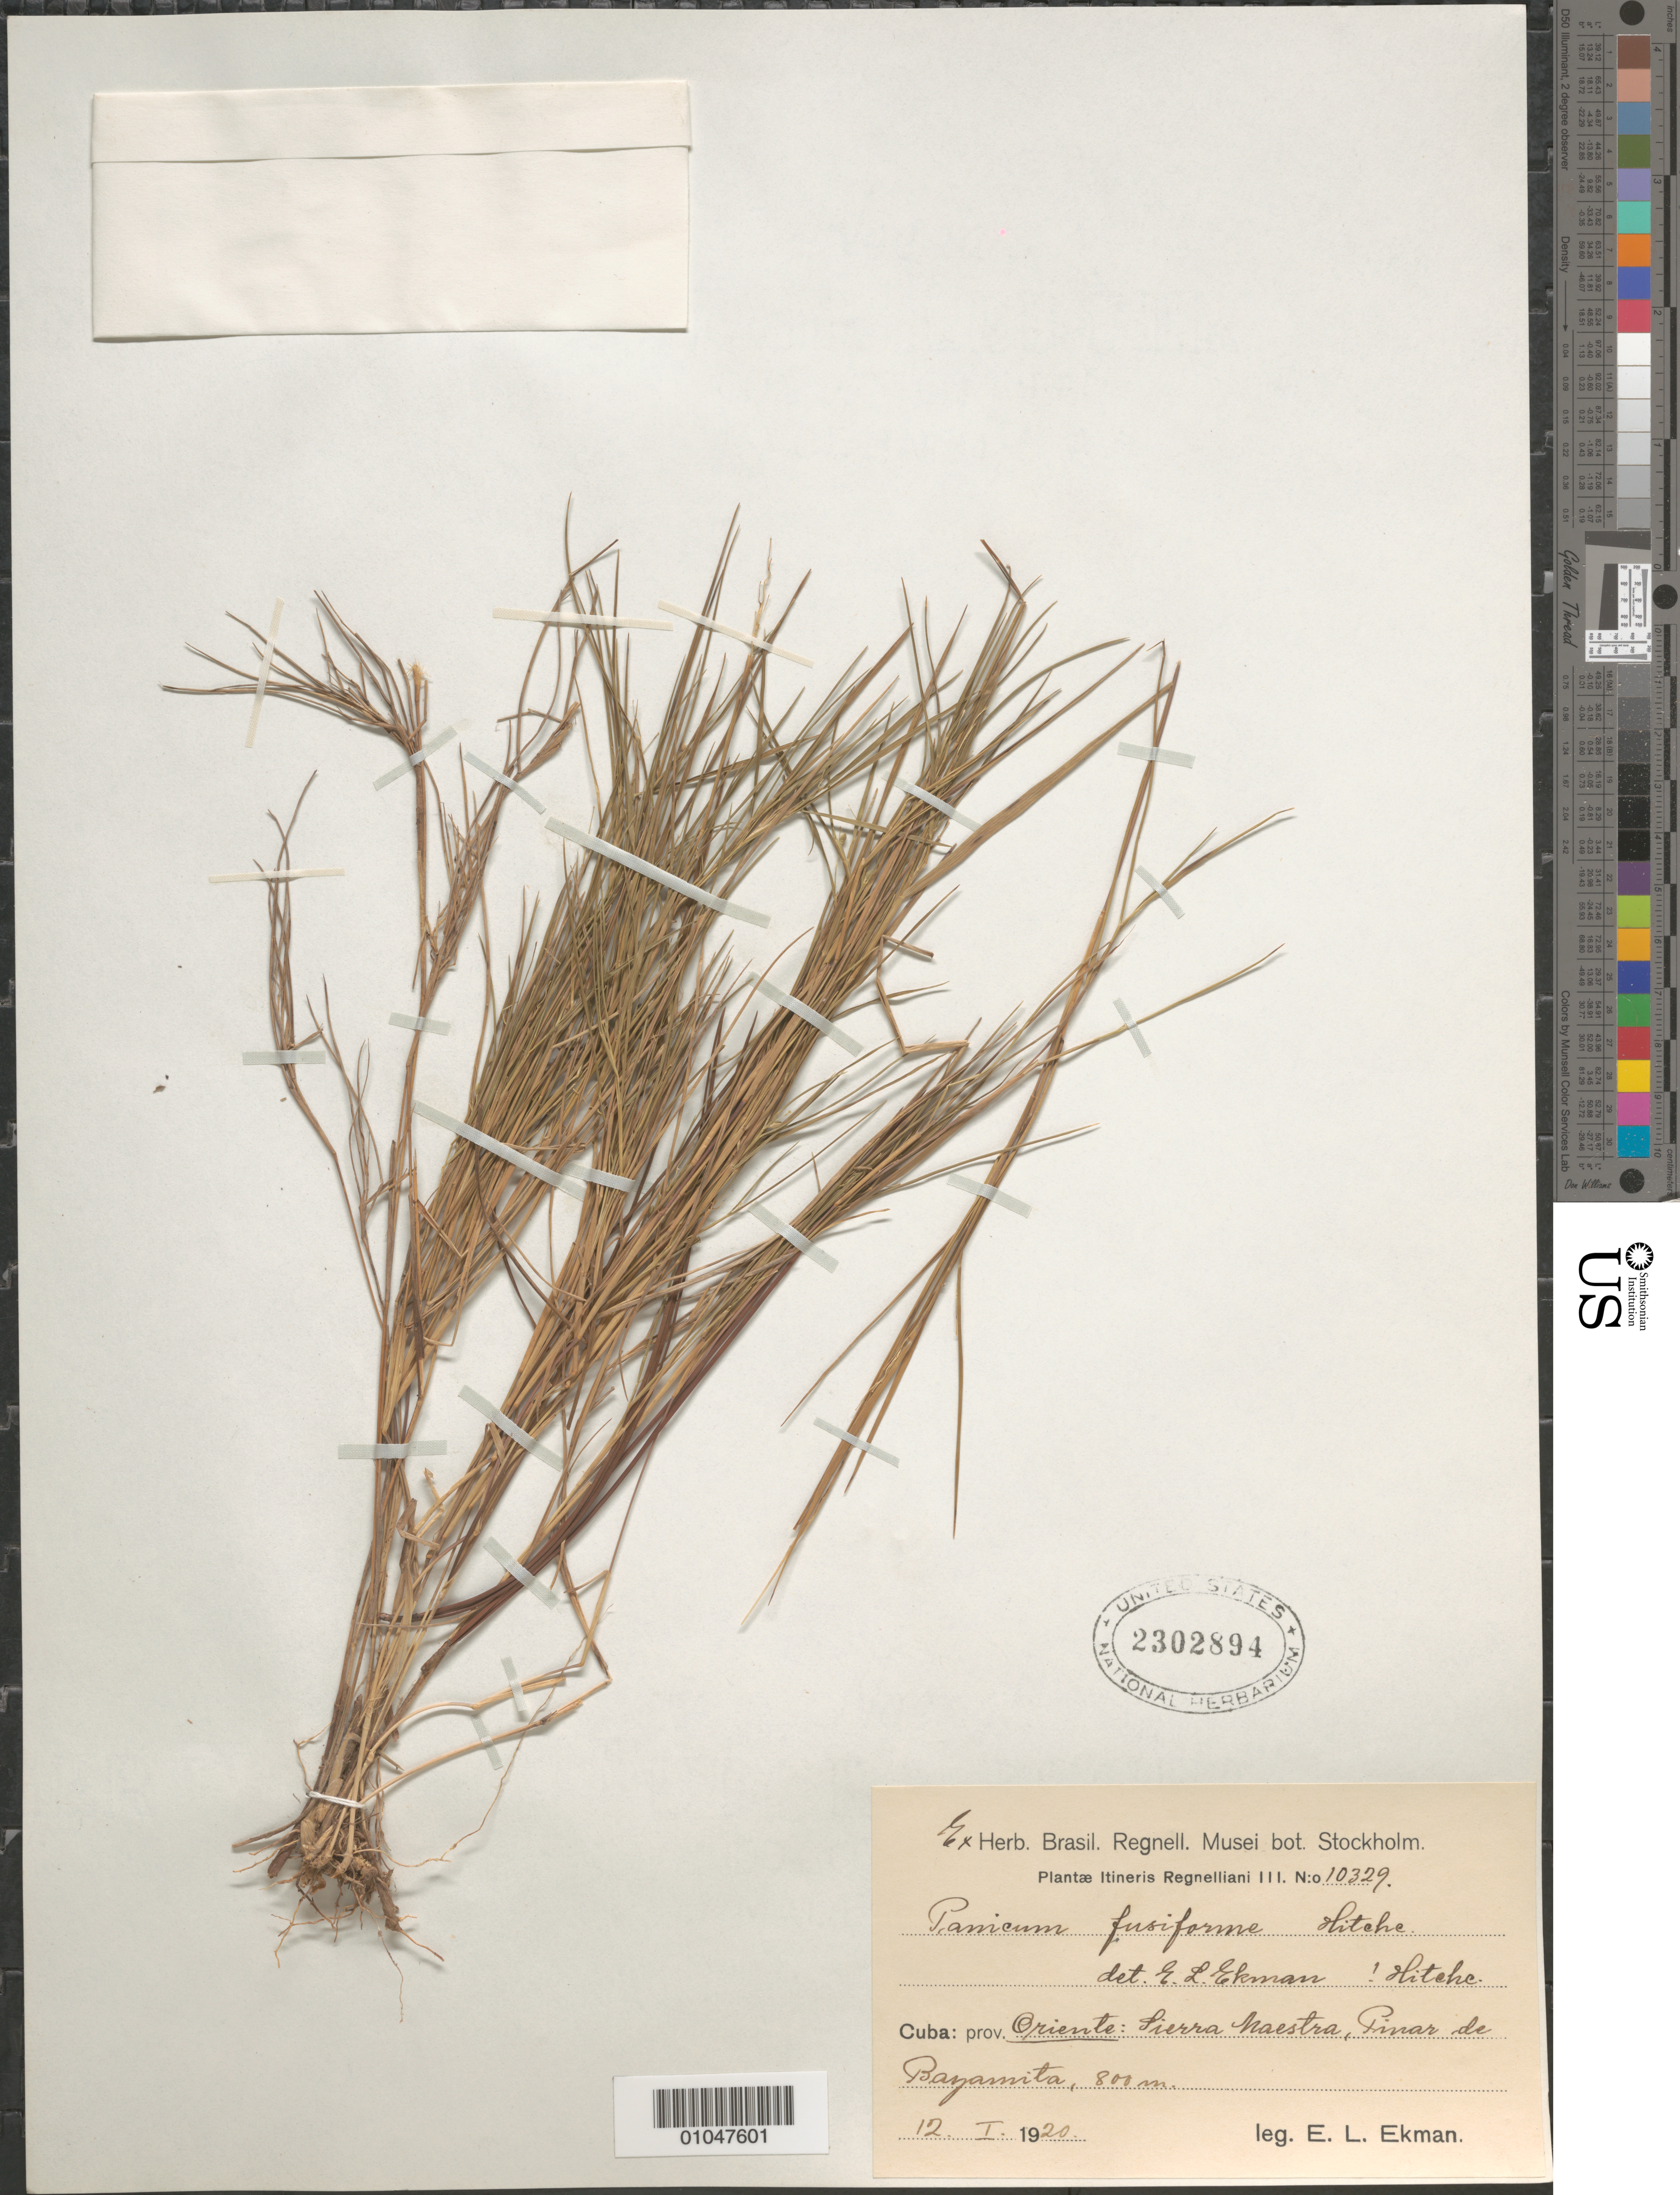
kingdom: Plantae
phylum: Tracheophyta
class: Liliopsida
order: Poales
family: Poaceae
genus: Panicum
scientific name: Panicum fusiforme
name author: Hitchc.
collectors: E. L. Ekman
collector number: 10329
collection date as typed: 12 Jan 1920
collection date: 1920-01-12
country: Cuba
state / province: Santiago de Cuba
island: Cuba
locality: Sierra Maestra [Granma prov ], Pinar de Bayamita [Santiago de Cuba prov ]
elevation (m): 800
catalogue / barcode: US 2302894